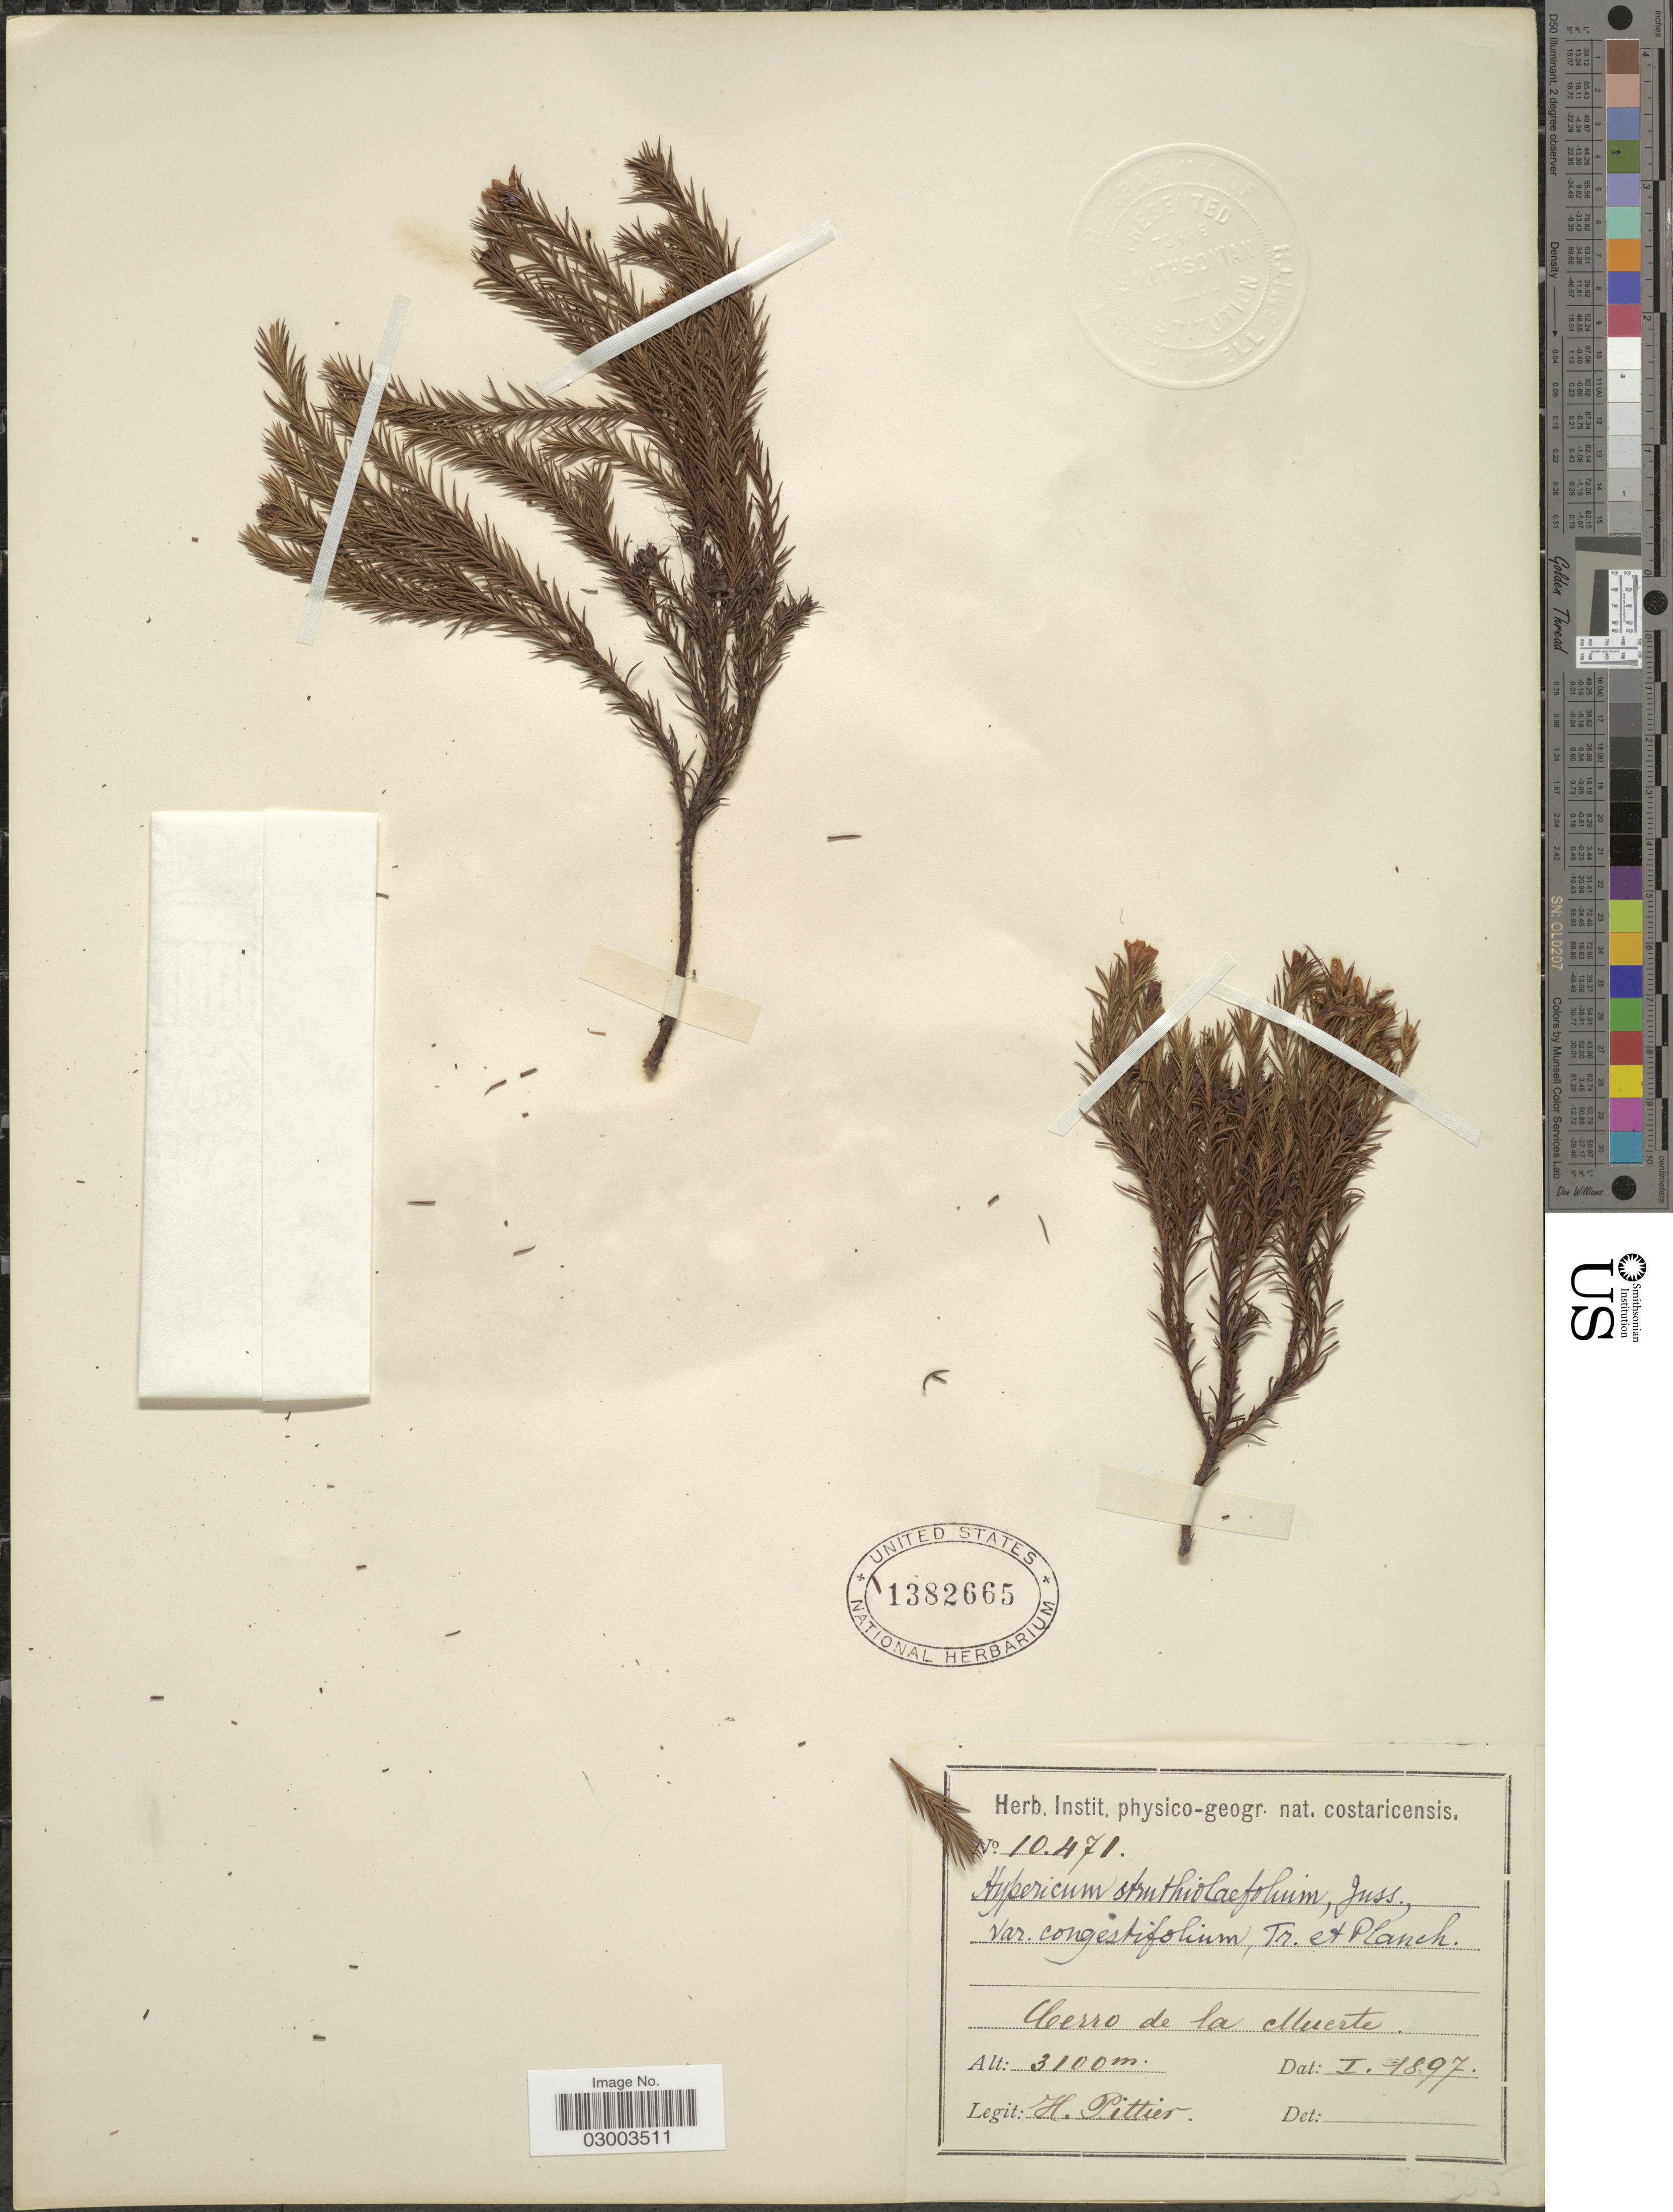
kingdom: Plantae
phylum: Tracheophyta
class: Magnoliopsida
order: Malpighiales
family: Hypericaceae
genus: Hypericum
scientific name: Hypericum costaricense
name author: N. Robson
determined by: Strong, Mark T., (BOT), Smithsonian Institution - National Museum of Natural History (UNITED STATES)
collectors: H. F. Pittier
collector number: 10471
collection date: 1897-01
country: Costa Rica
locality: Cerro de la Muerte.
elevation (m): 3100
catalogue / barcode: US 1382665